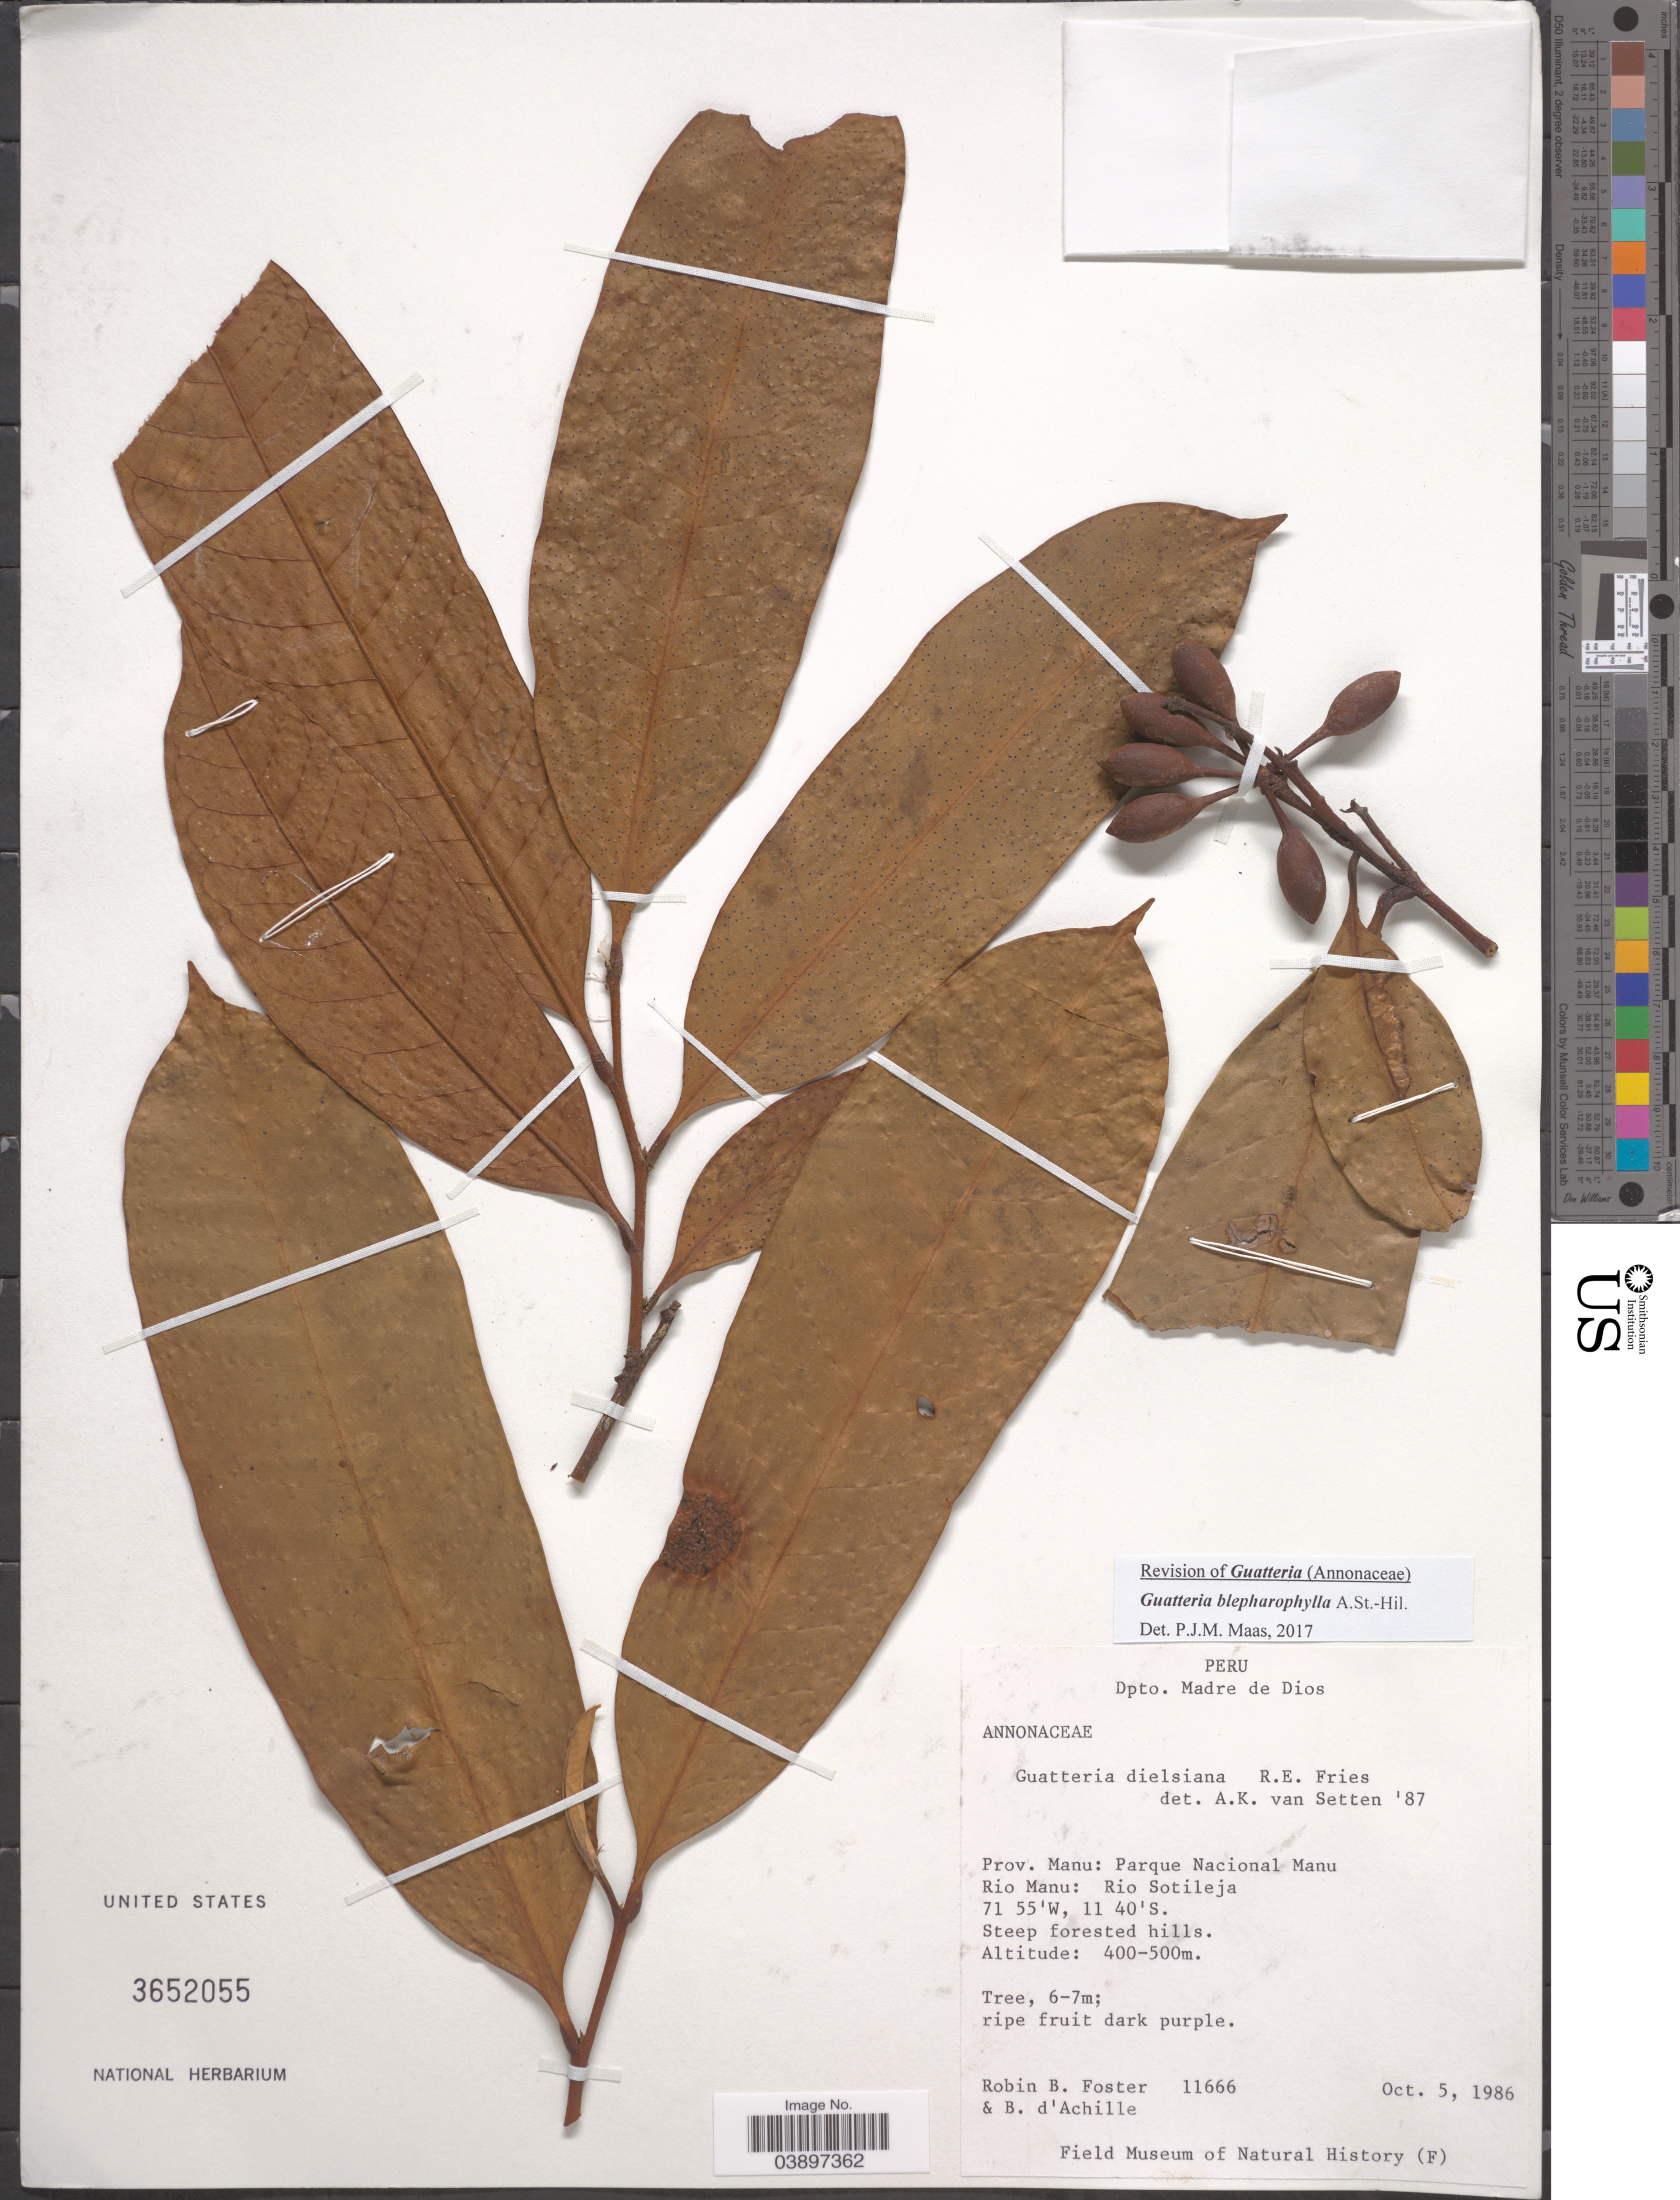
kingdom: Plantae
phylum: Tracheophyta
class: Magnoliopsida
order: Magnoliales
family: Annonaceae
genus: Guatteria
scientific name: Guatteria blepharophylla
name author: Mart.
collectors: R. B. Foster & B. d'Achille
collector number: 11666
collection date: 1986-10-05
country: Peru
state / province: Madre de Dios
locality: Dpto. Madre de Dios. Prov. Manu: Parque Nacional Manu. Río Manu: Rio Sotileja.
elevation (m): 400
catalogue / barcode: US 3652055